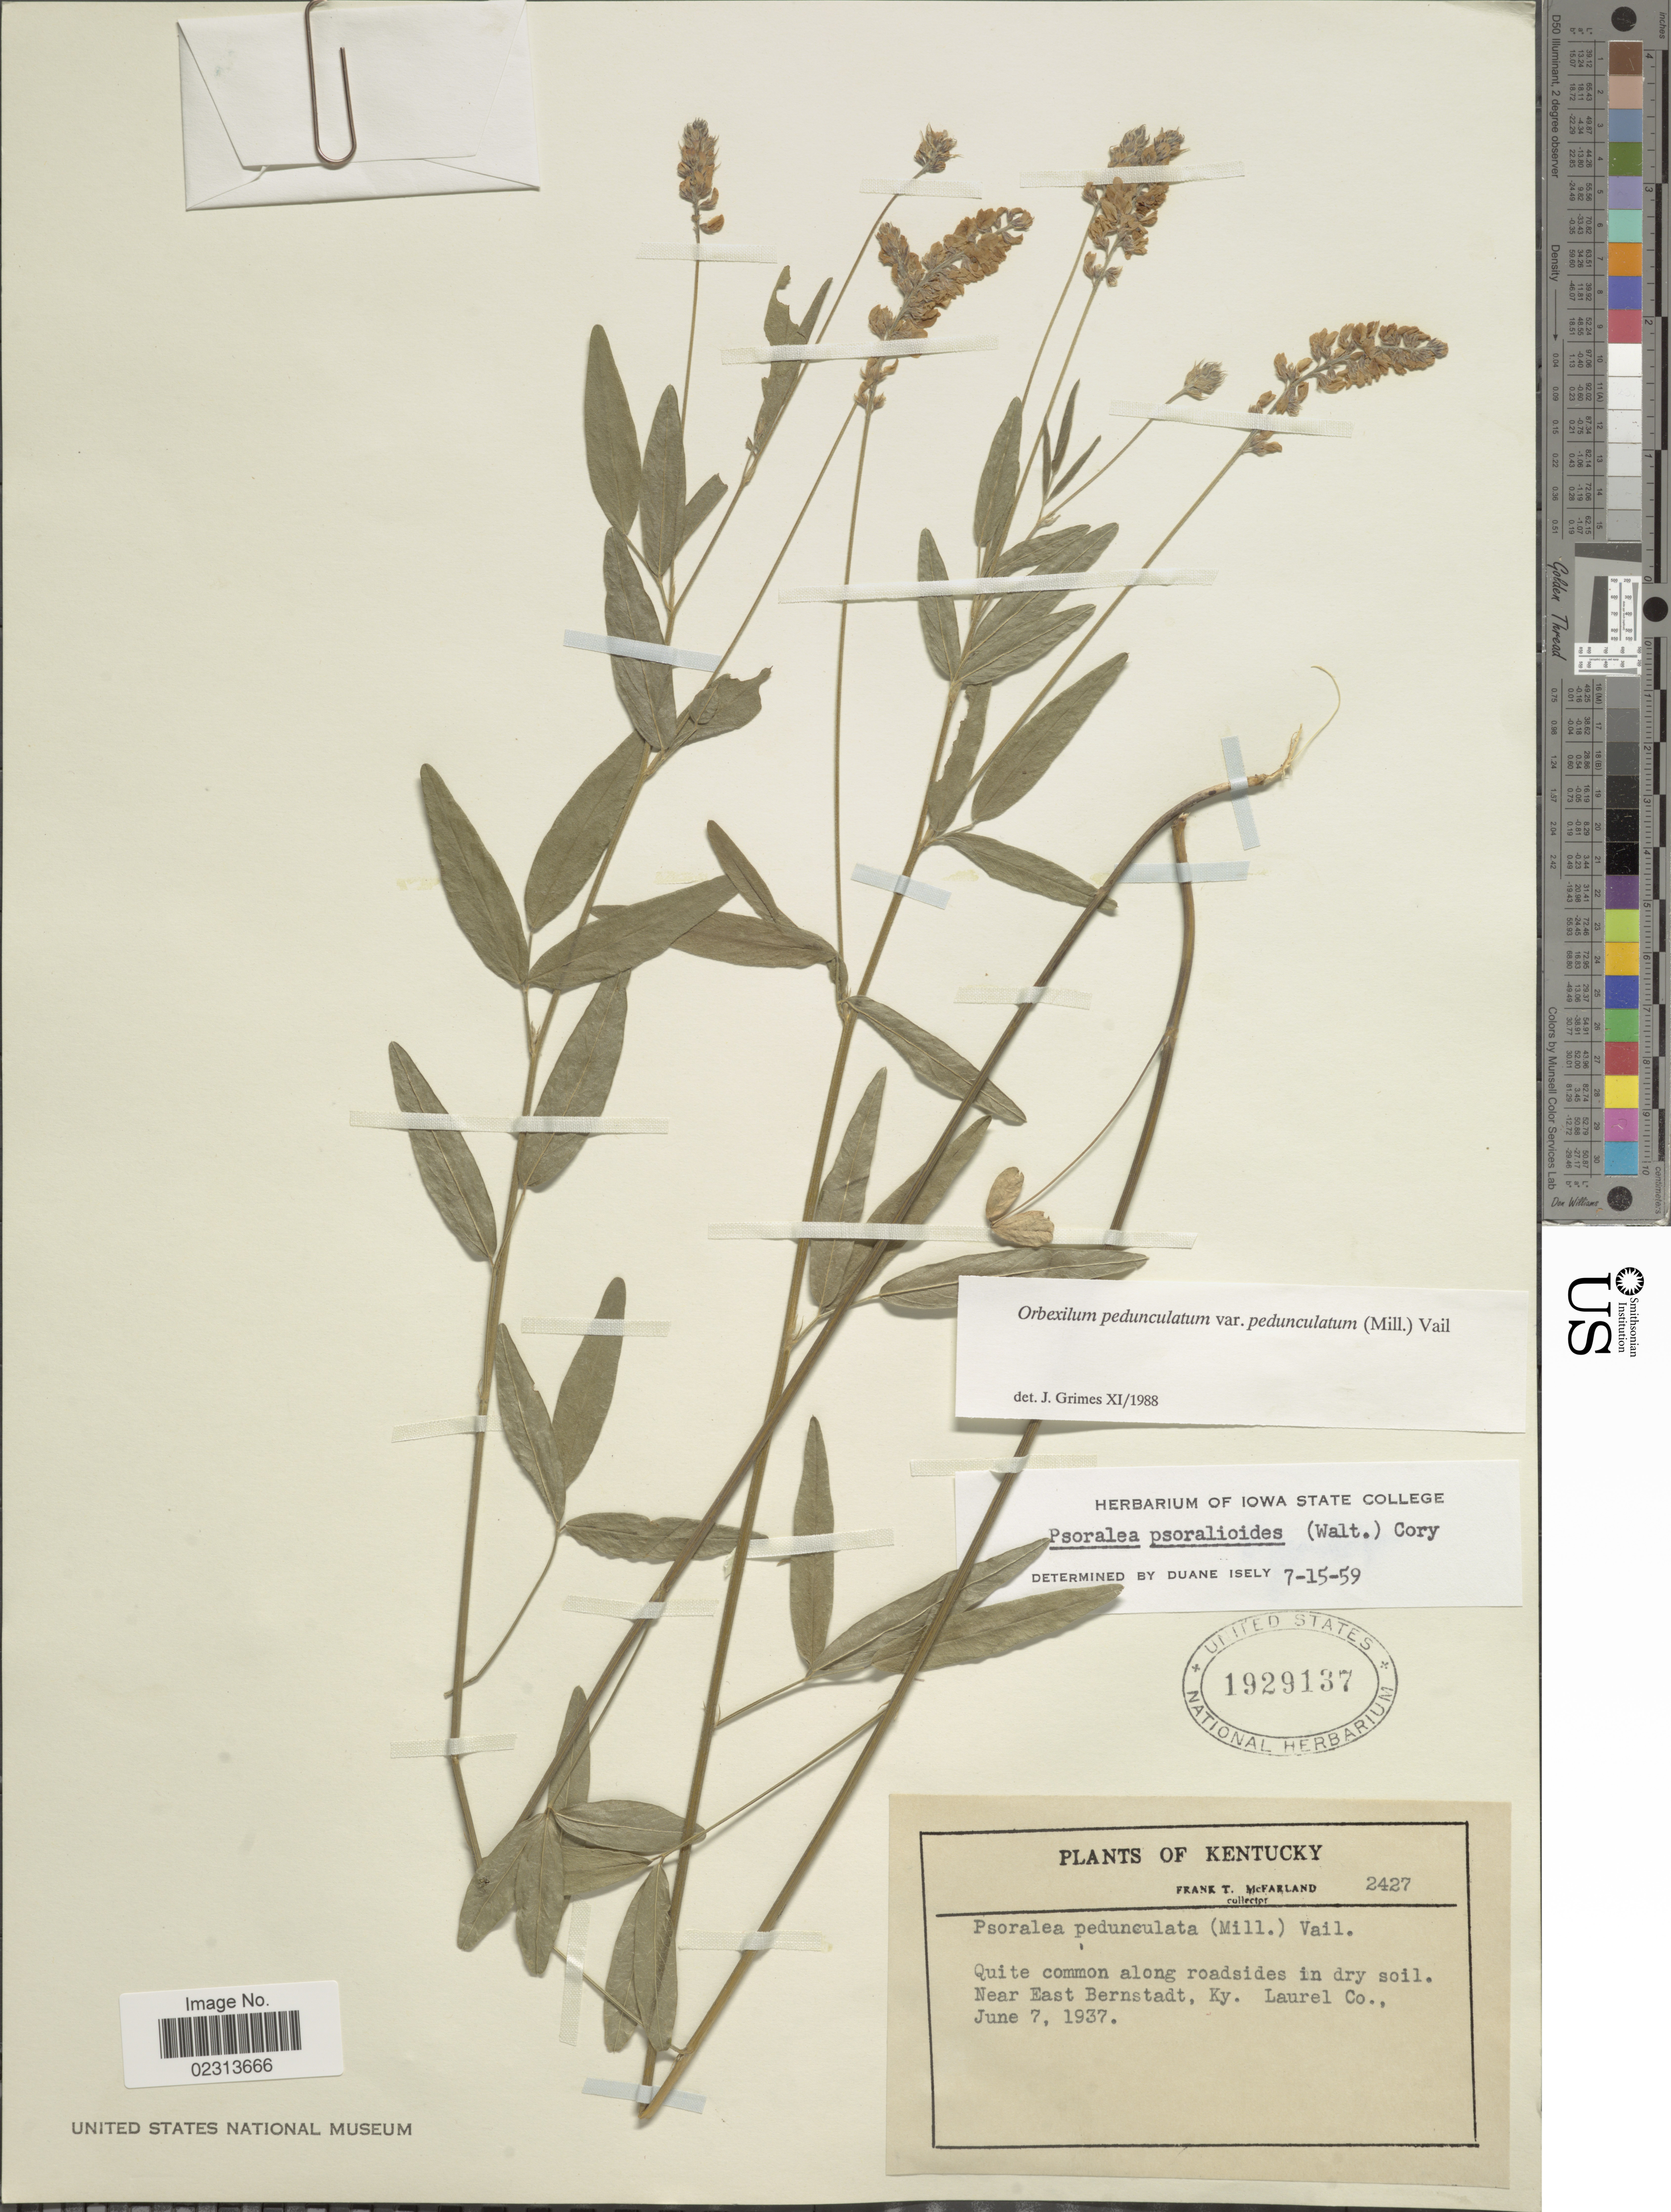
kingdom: Plantae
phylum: Tracheophyta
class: Magnoliopsida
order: Fabales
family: Fabaceae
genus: Orbexilum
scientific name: Orbexilum pedunculatum var. pedunculatum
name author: (Miller) Rydberg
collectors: F. McFarland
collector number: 2427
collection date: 1937-06-07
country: United States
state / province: Kentucky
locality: Near East Bernstadt, Ky. Laurel Co.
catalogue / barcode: US 1929137